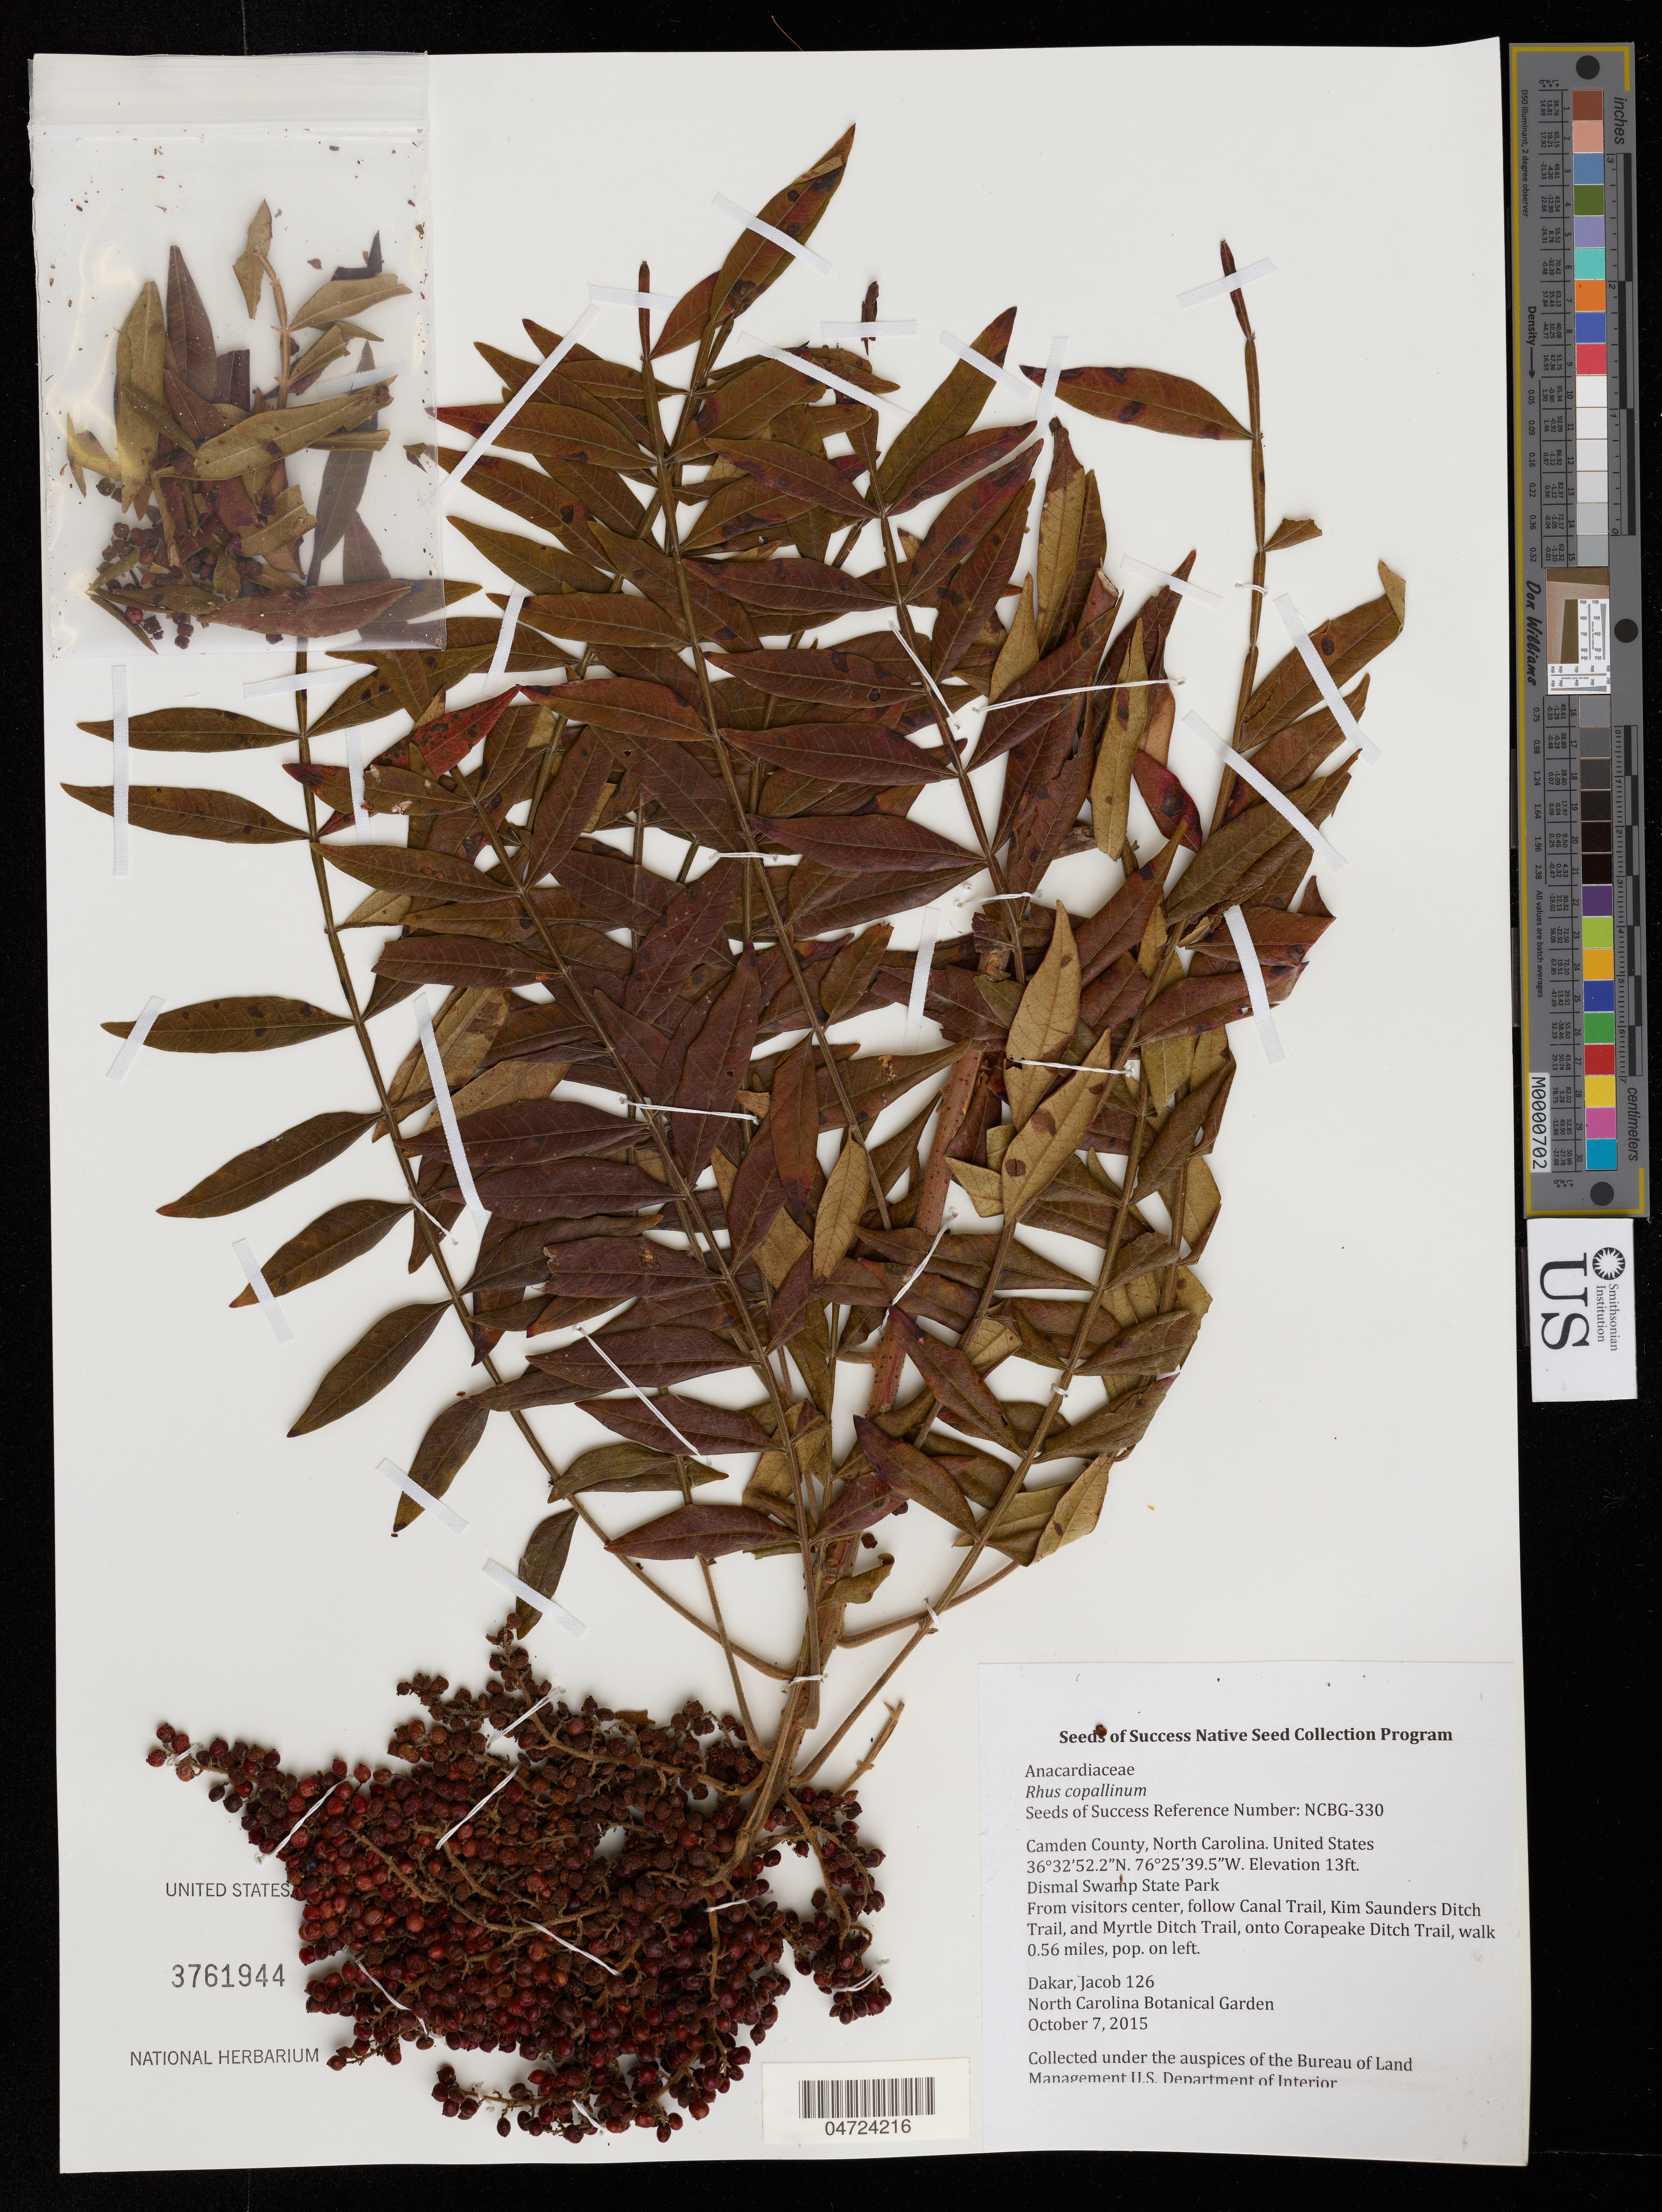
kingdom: Plantae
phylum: Tracheophyta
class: Magnoliopsida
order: Sapindales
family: Anacardiaceae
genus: Rhus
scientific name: Rhus copallinum var. latifolia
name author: Engl.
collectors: J. Dakar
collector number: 126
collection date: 2015-10-07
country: United States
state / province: North Carolina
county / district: Camden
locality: Camden County. Dismal Swamp State Park. From visitors center, follow Canal Trail, Kim Saunders Ditch Trail, and Myrtle Ditch Trail, onto Corapeake Ditch Trail, walk 0.56 miles, pop. on left.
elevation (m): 4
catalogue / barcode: US 3761944